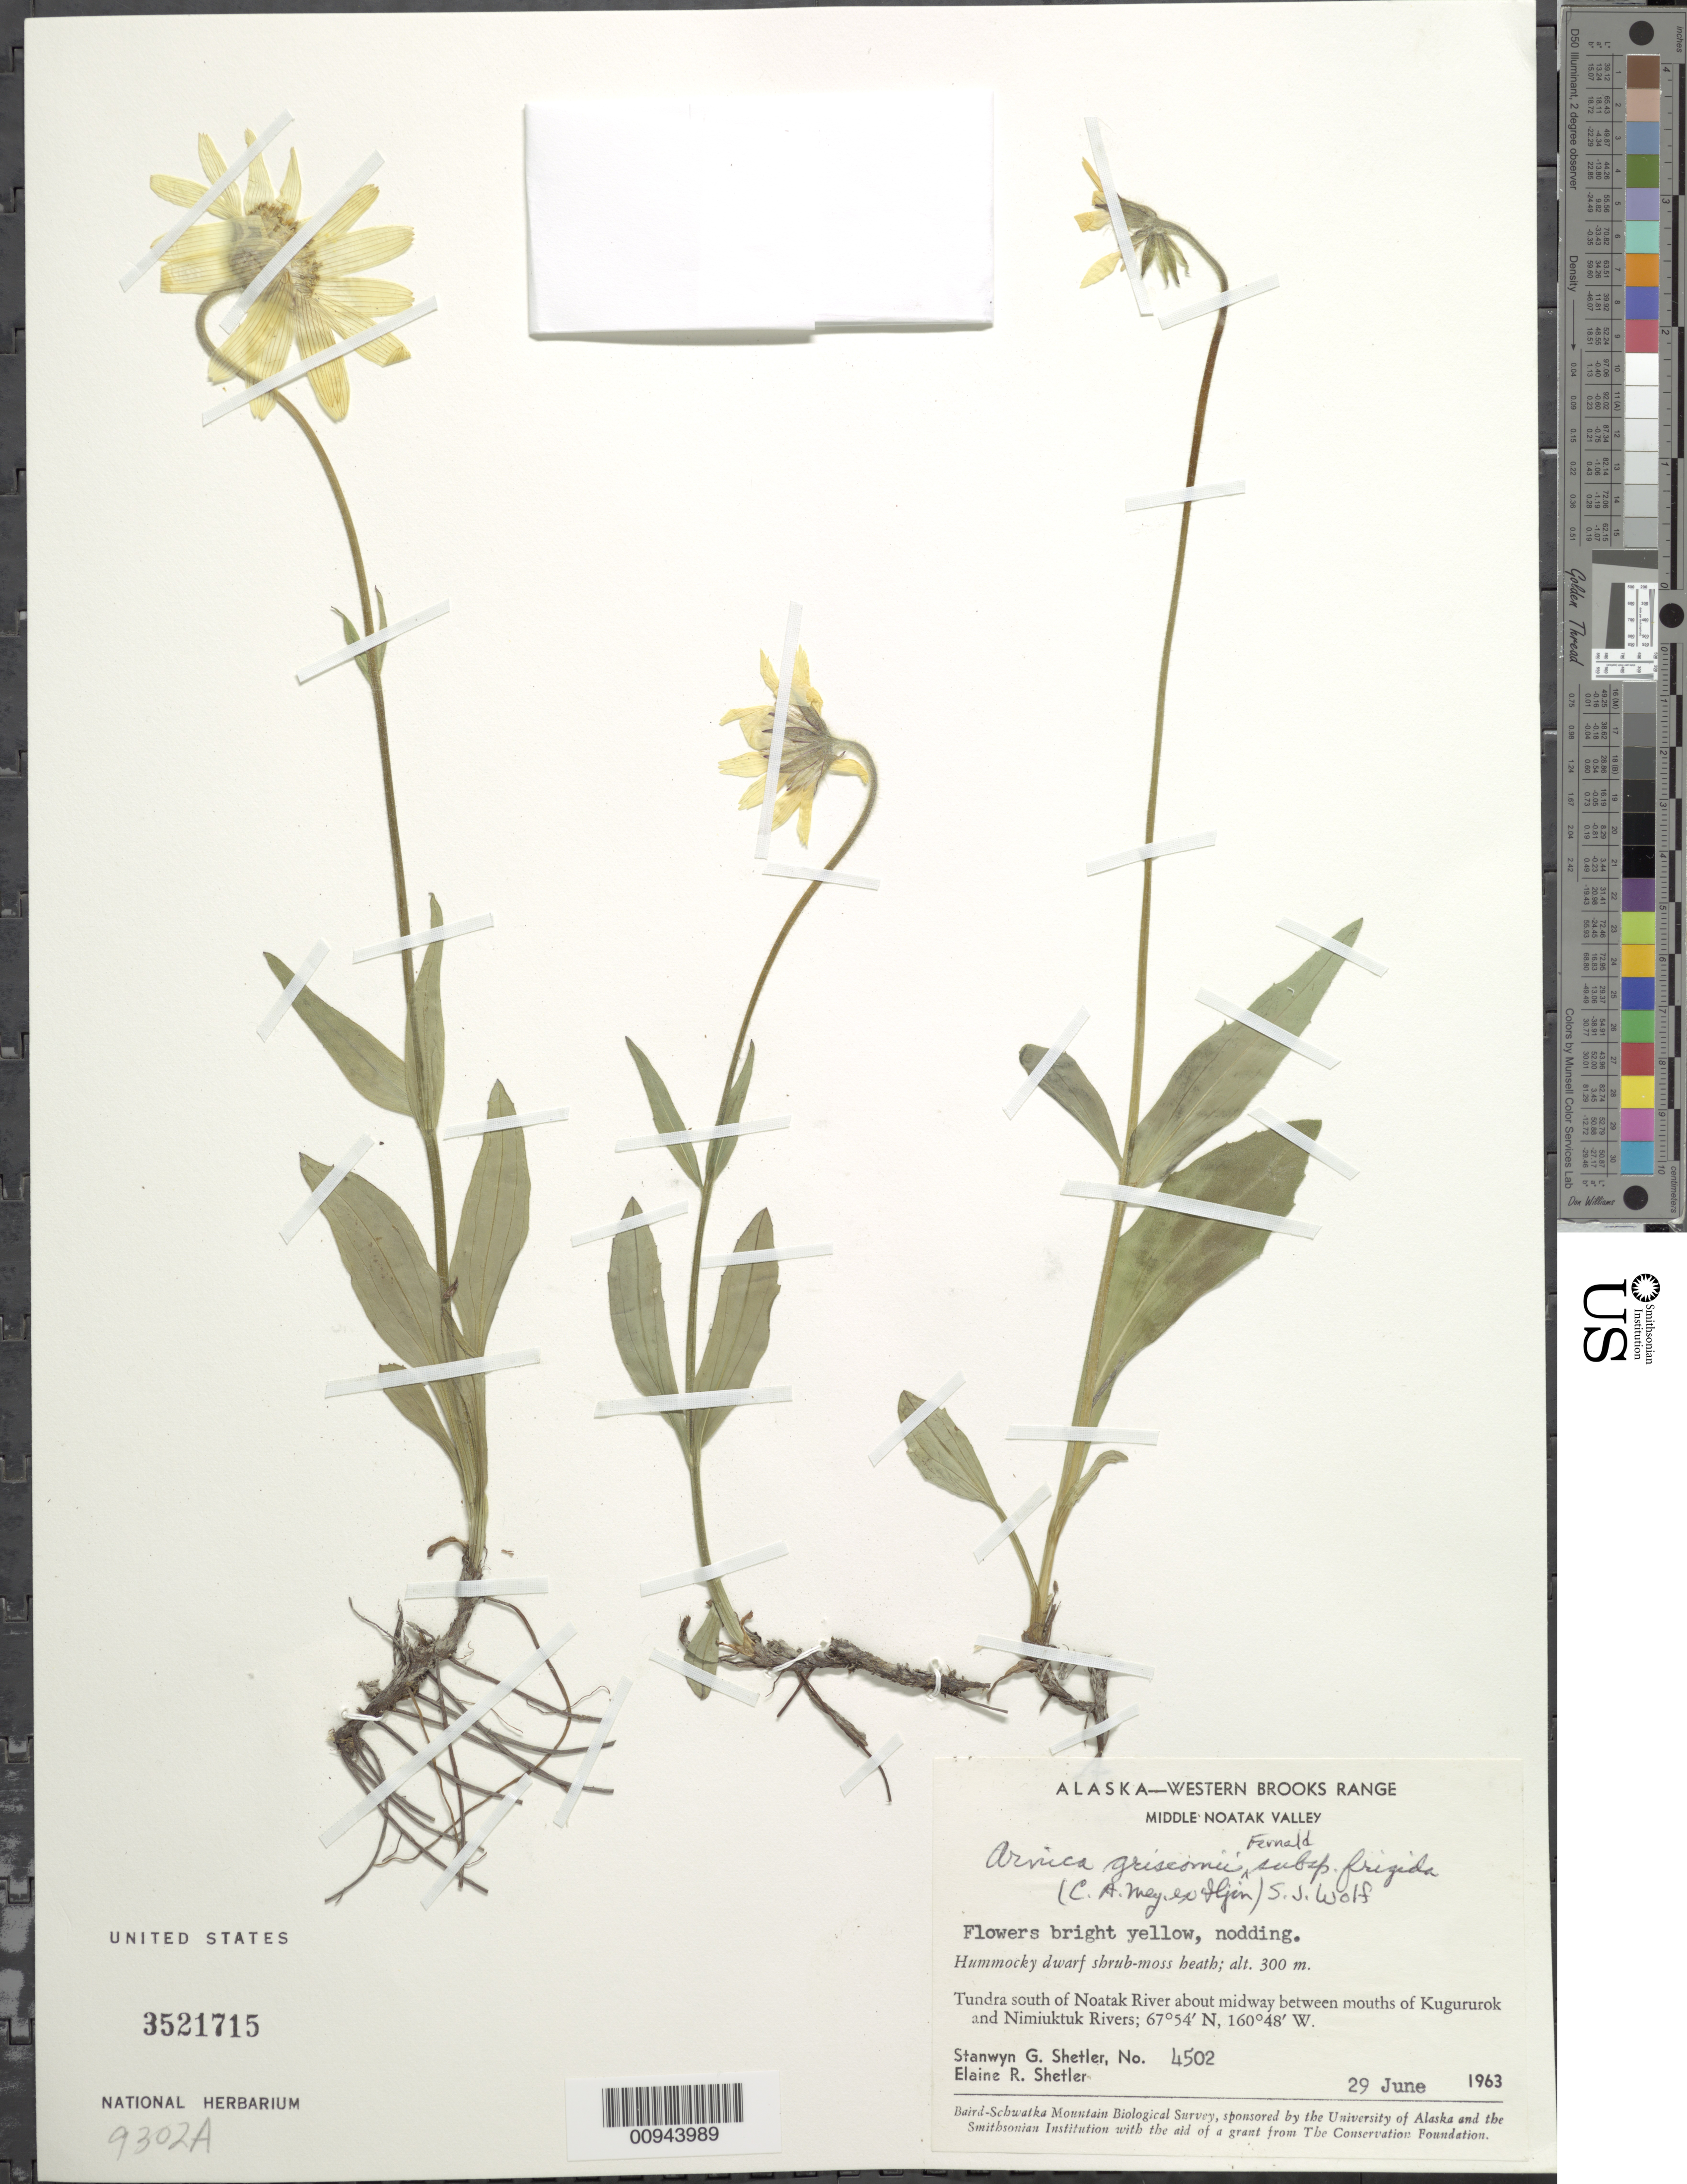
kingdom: Plantae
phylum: Tracheophyta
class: Magnoliopsida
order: Asterales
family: Asteraceae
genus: Arnica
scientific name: Arnica griscomii subsp. frigida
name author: (C.A. Mey. ex Iljin) S.J. Wolf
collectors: S. Shetler & E. R. Shetler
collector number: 4502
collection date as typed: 29 Jun 1963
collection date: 1963-06-29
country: United States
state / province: Alaska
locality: S of Noatak River about midway between mouths of Kugururok and Nimiuktuk Rivers. Western Brooks Range, Middle Noatak Valley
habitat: Tundra. Hummocky dwarf shrub-moss.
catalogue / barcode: US 3521715